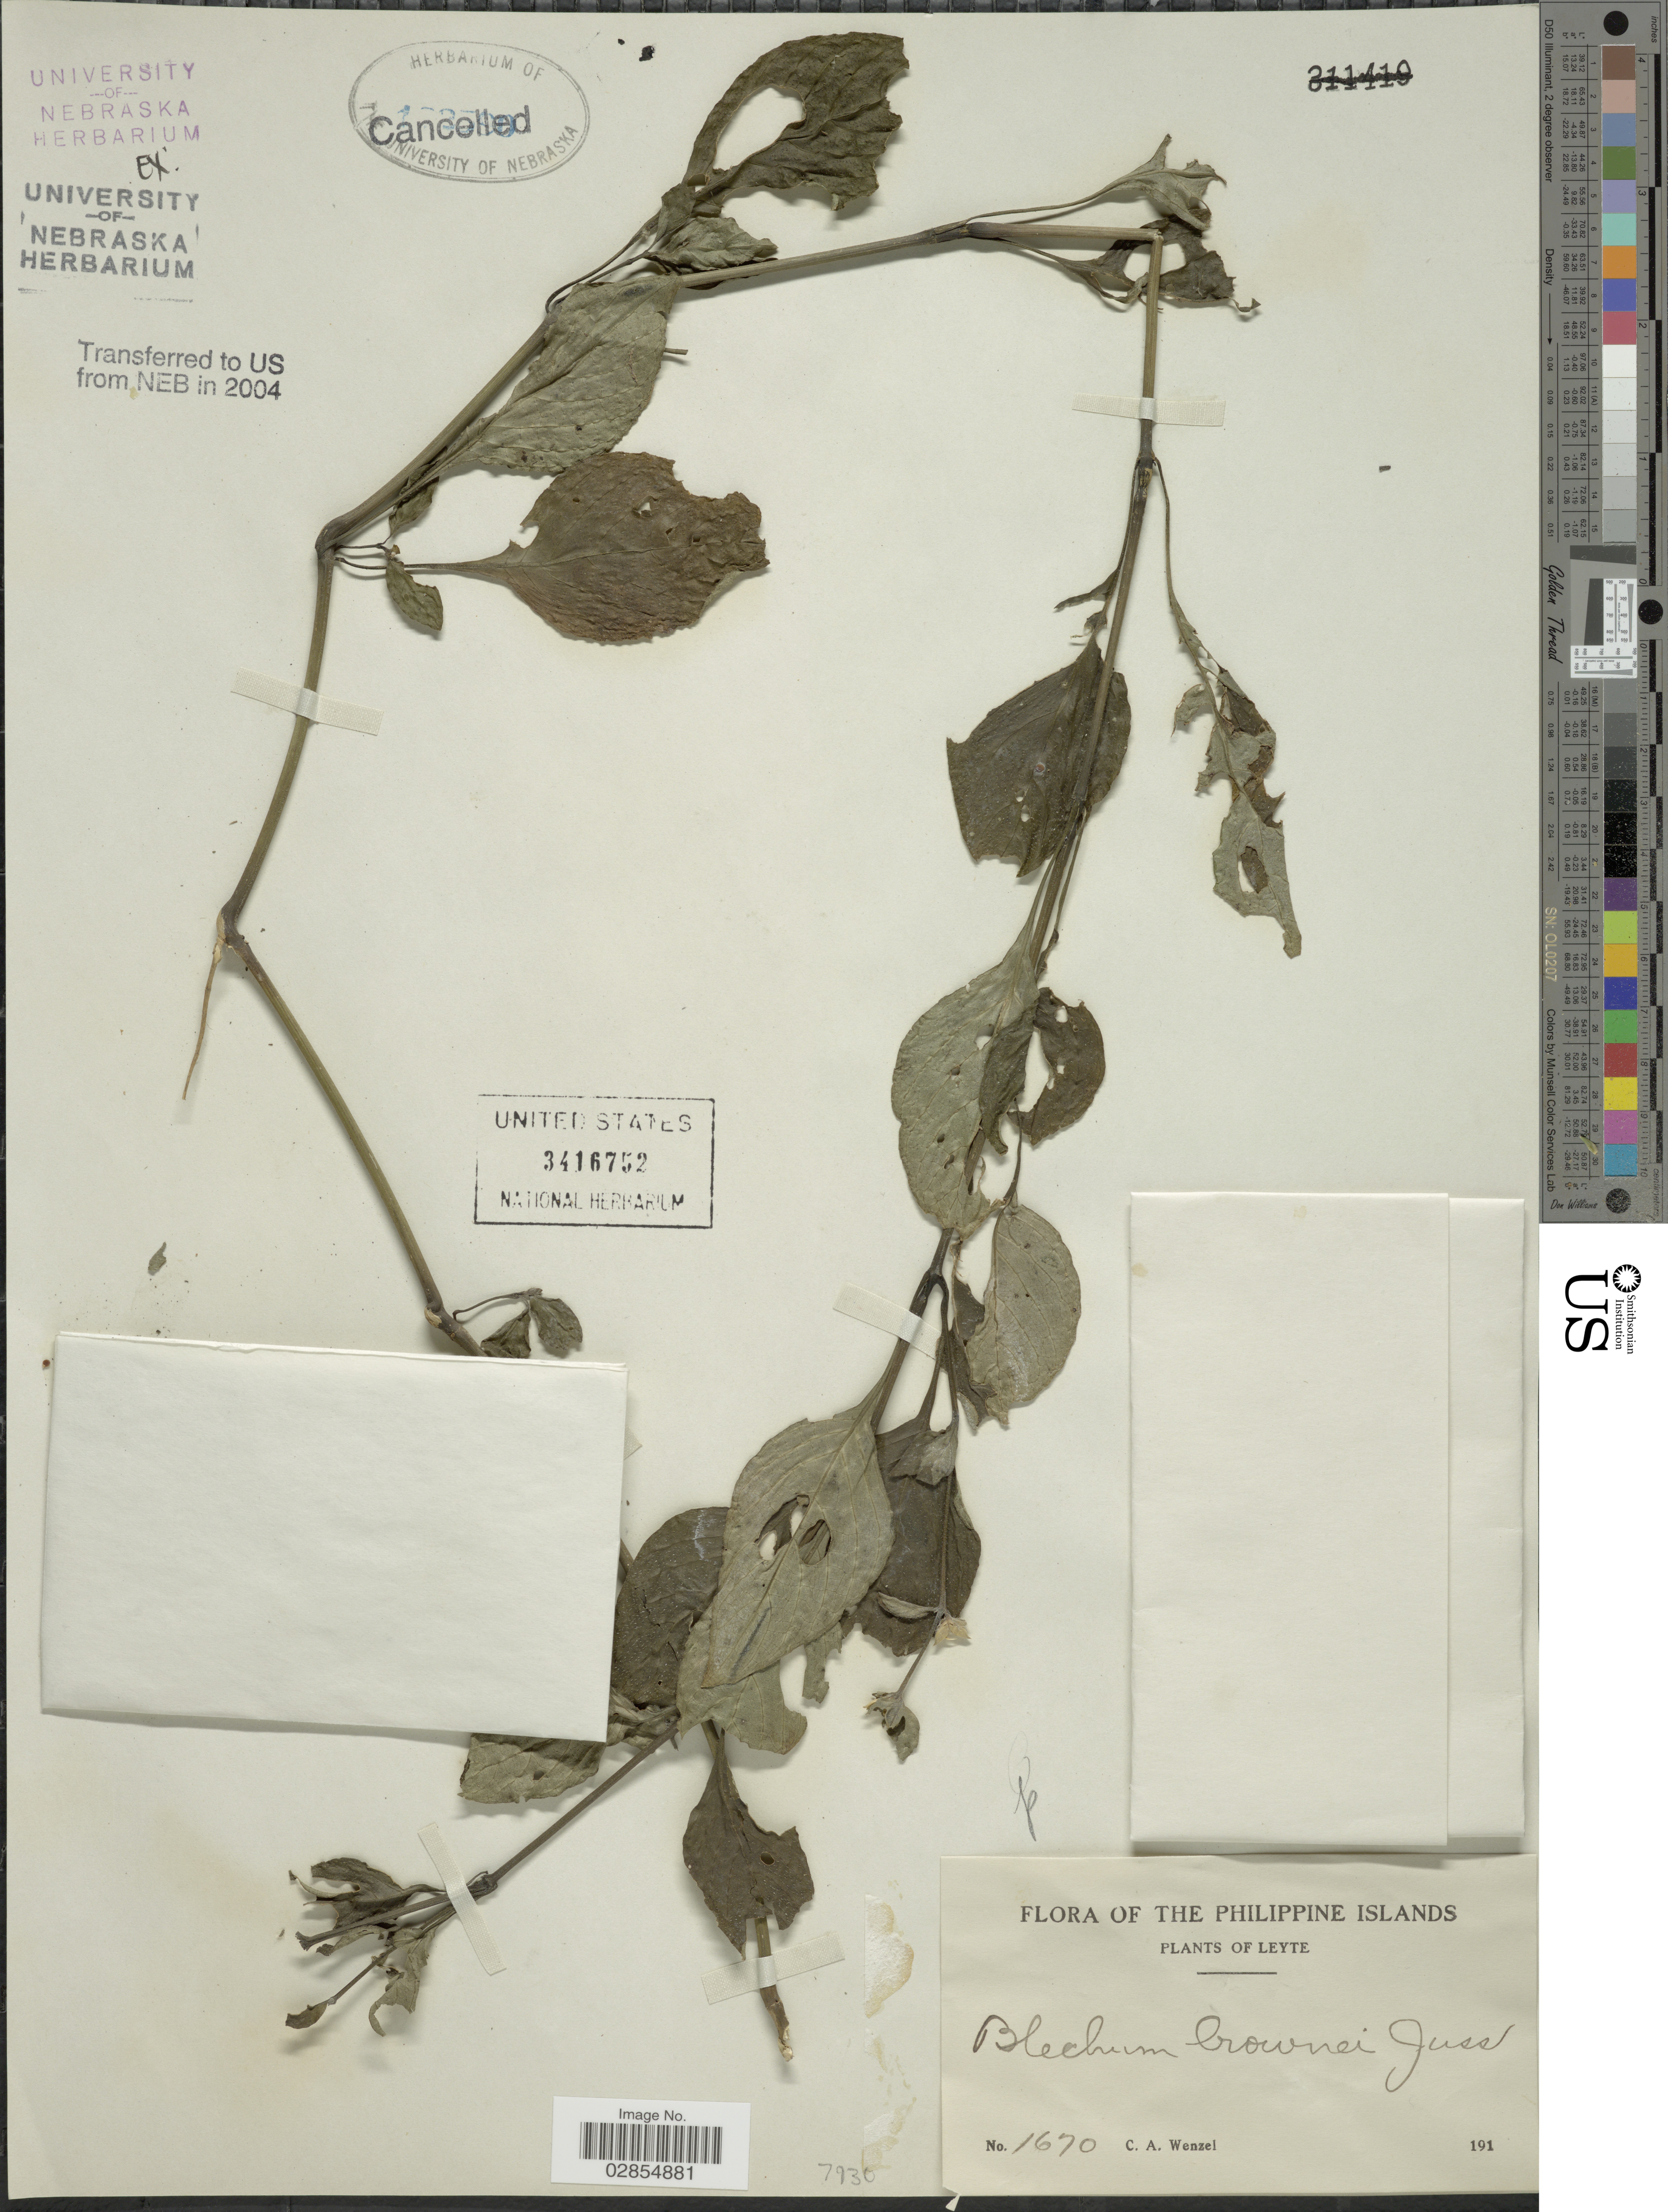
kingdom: Plantae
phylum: Tracheophyta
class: Magnoliopsida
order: Lamiales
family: Acanthaceae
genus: Blechum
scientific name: Blechum pyramidatum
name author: (Lam.) Urb.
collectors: C. Wenzel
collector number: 1670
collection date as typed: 191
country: Philippines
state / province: Eastern Visayas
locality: Philippine Islands, Leyte.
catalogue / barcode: US 3416752